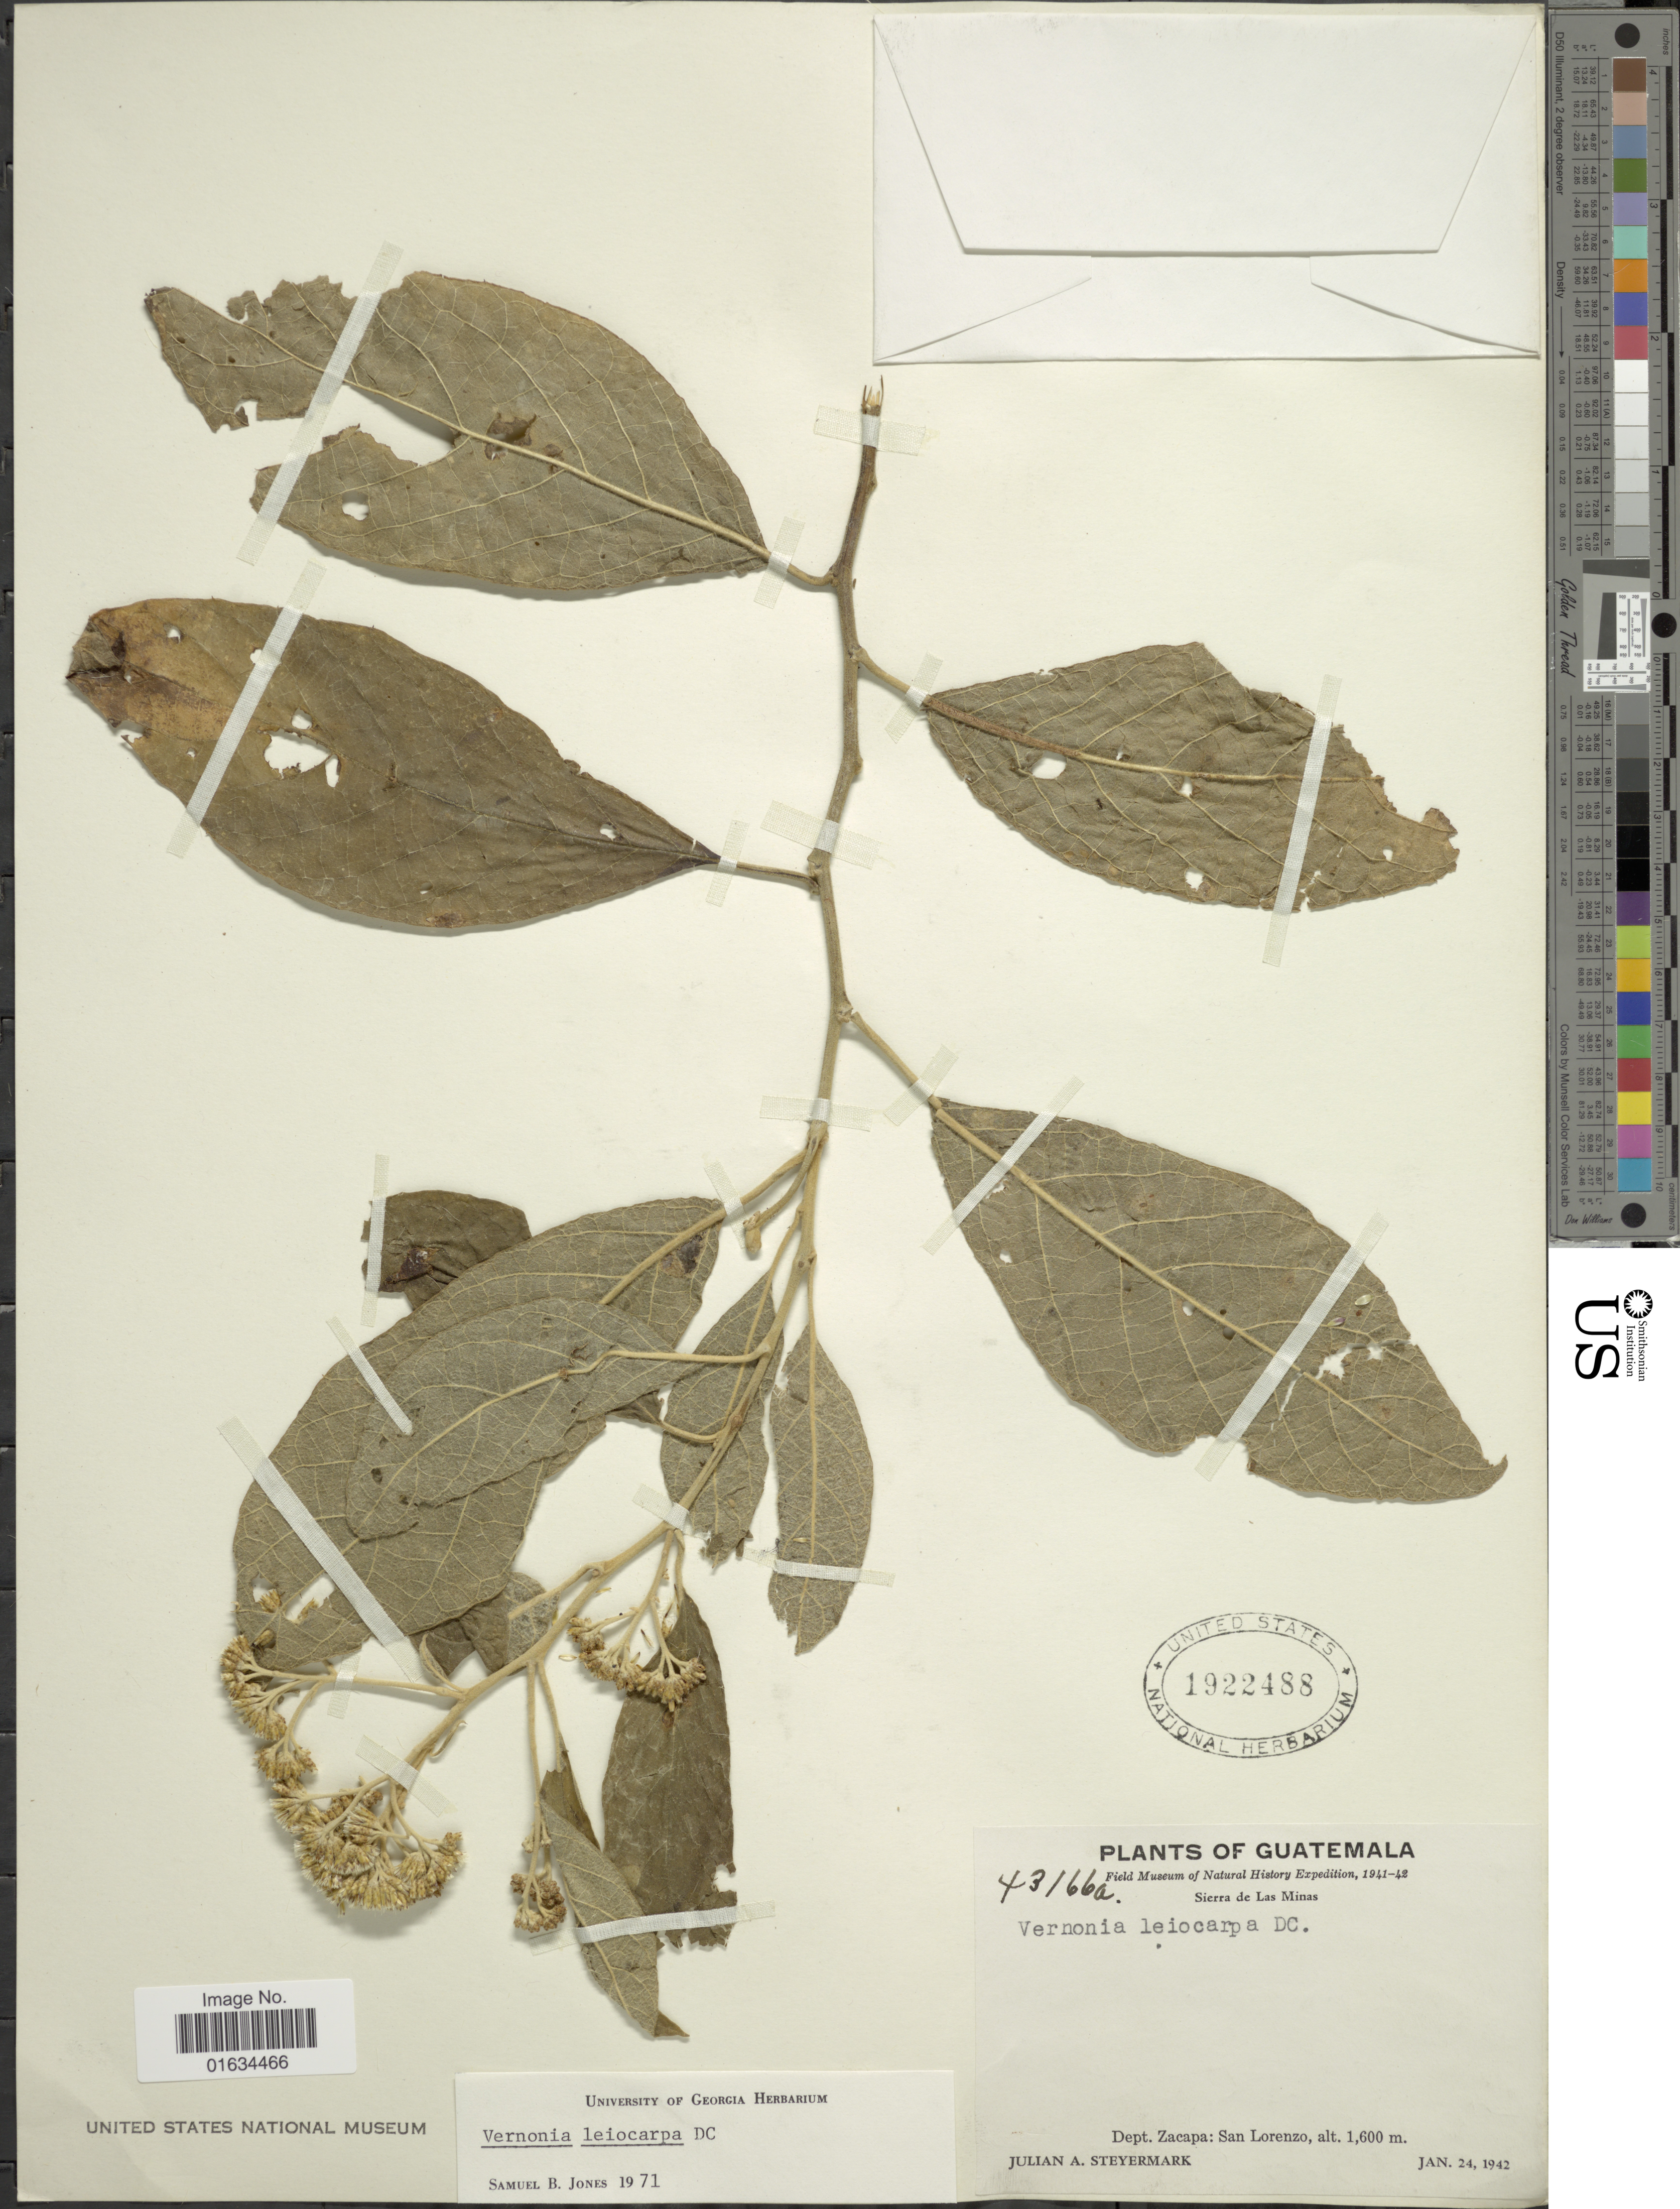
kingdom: Plantae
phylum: Tracheophyta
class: Magnoliopsida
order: Asterales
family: Asteraceae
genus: Eremosis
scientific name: Eremosis leiocarpa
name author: (DC.) Gleason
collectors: J. Steyermark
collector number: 43116a*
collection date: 1942-01-24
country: Guatemala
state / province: Zacapa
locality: Depart. Zacapa: San Lorenzo, Sierra de Las Minas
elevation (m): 1600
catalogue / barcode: US 1922488